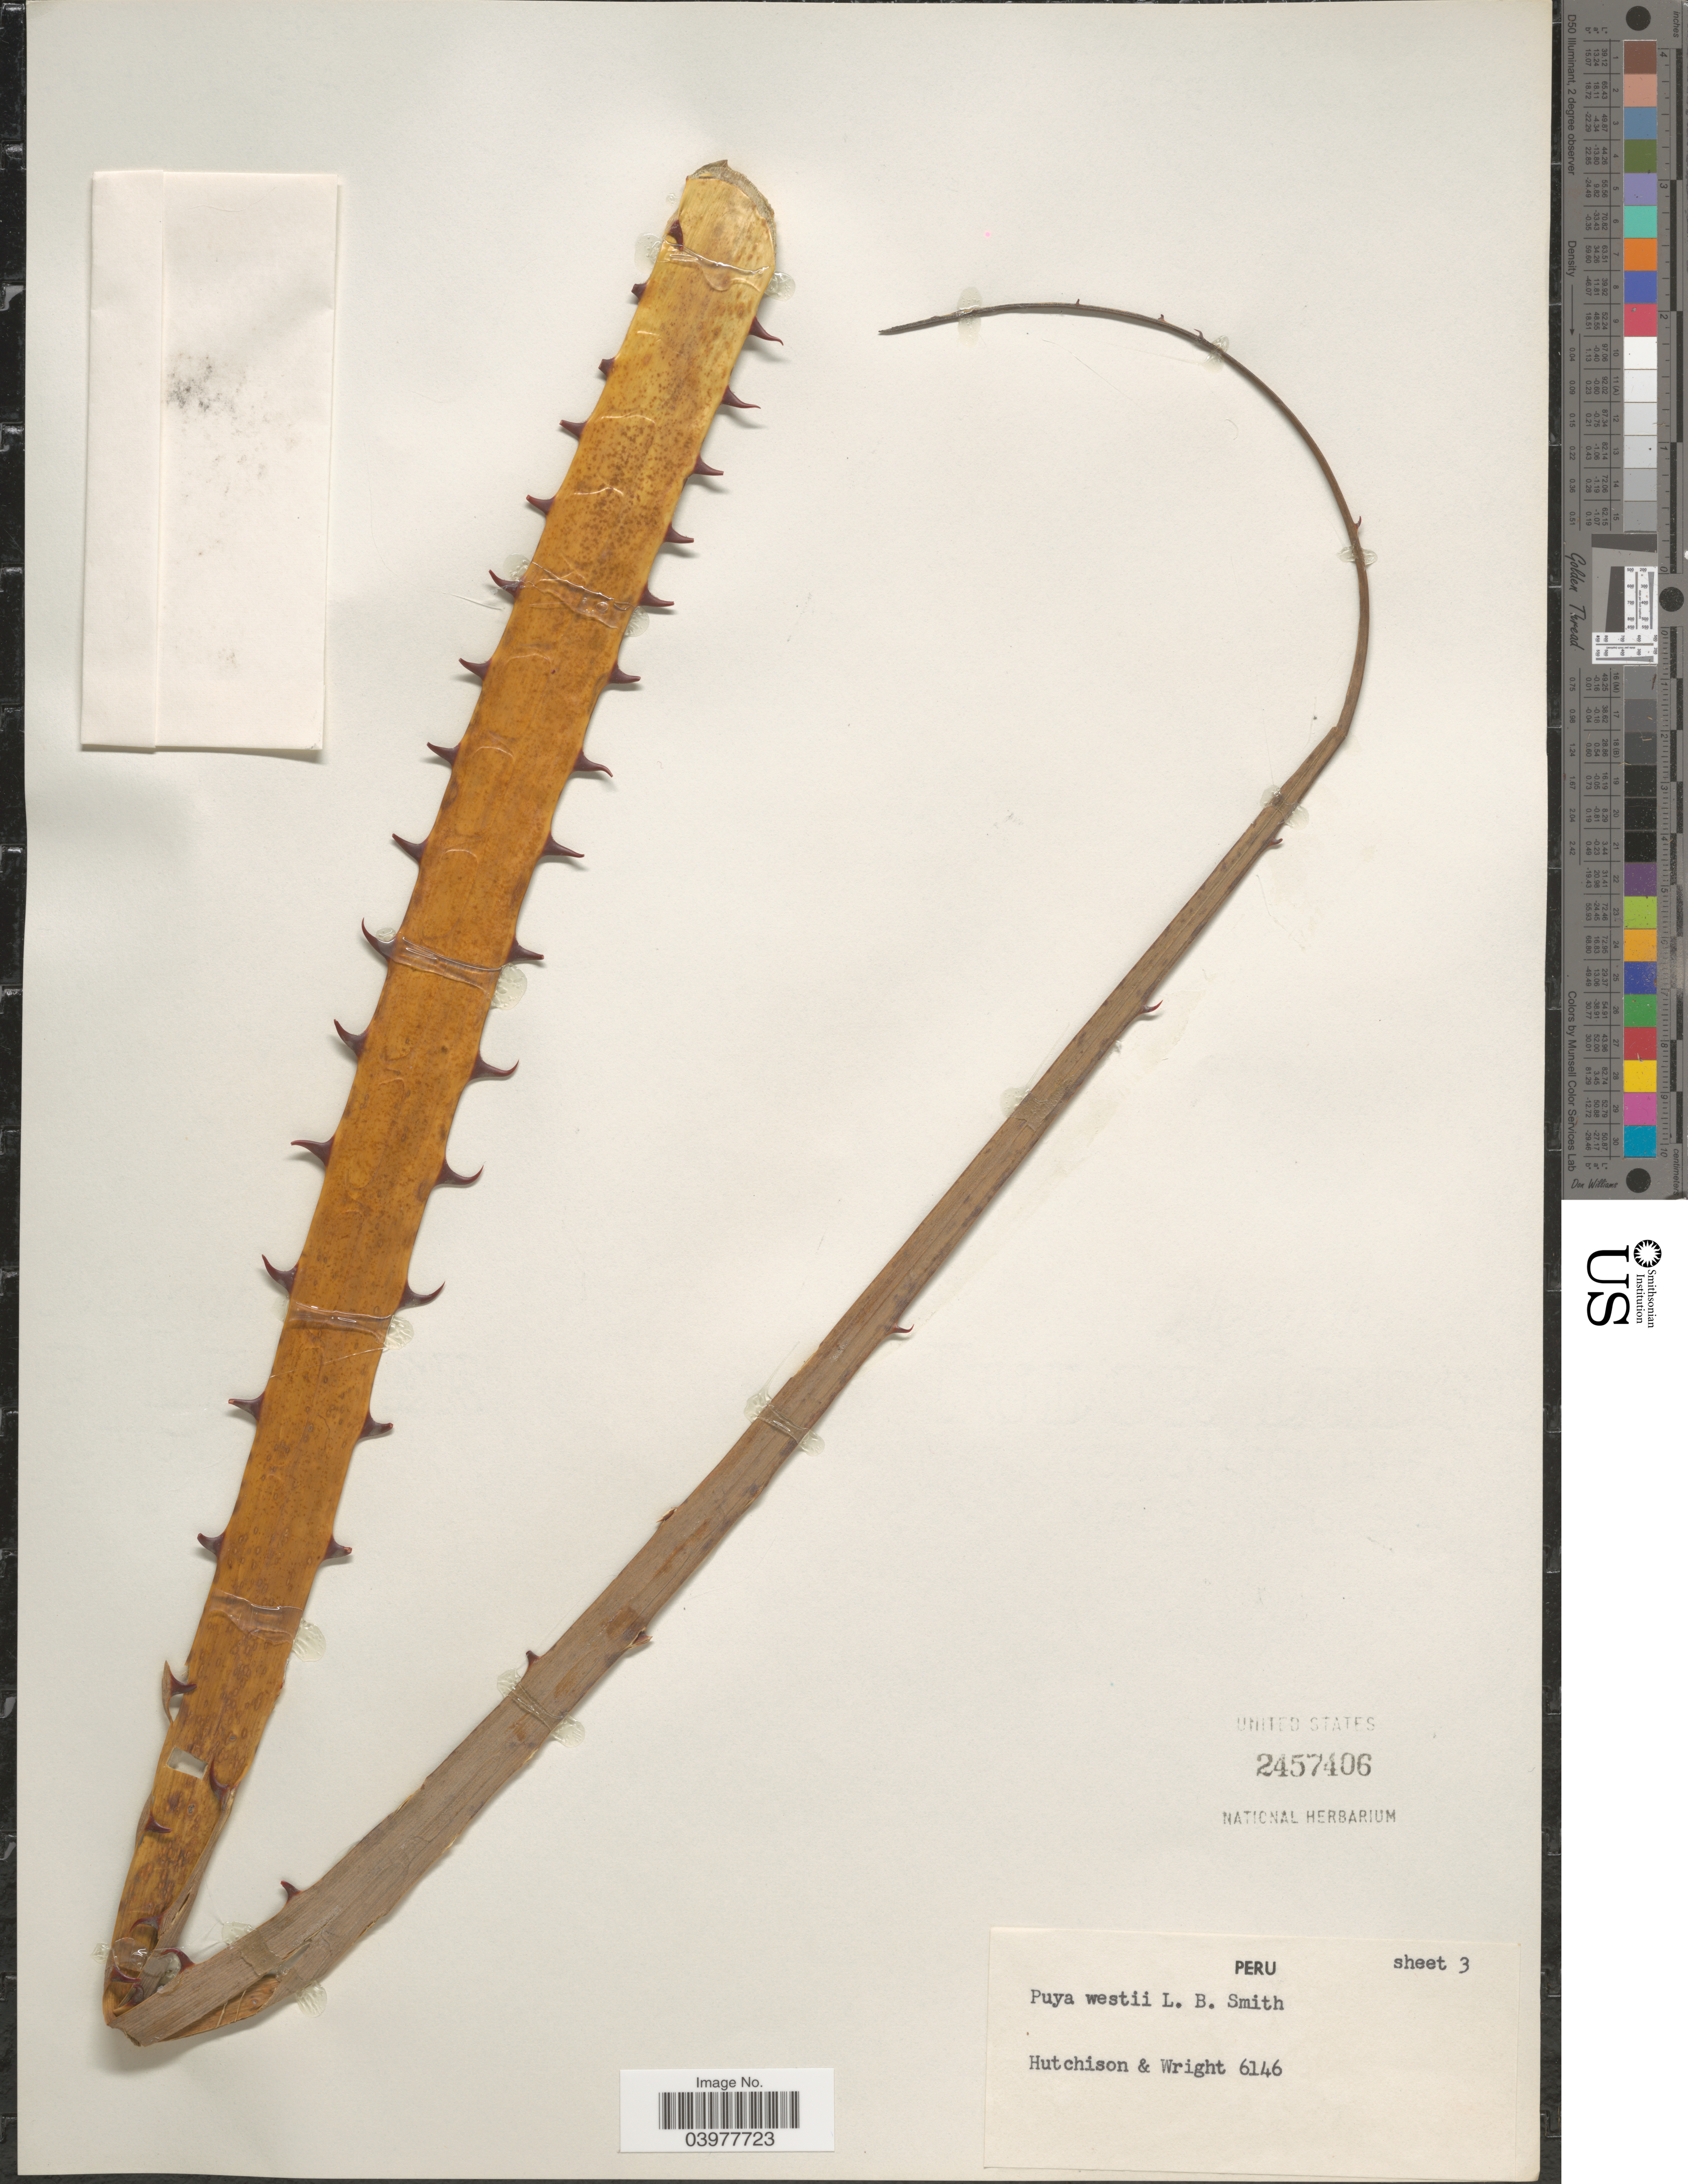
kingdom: Plantae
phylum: Tracheophyta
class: Liliopsida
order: Poales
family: Bromeliaceae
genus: Puya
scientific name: Puya westii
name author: L.B. Sm.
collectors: -- Hutchison & Wright, --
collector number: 6146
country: Peru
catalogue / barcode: US 2457406